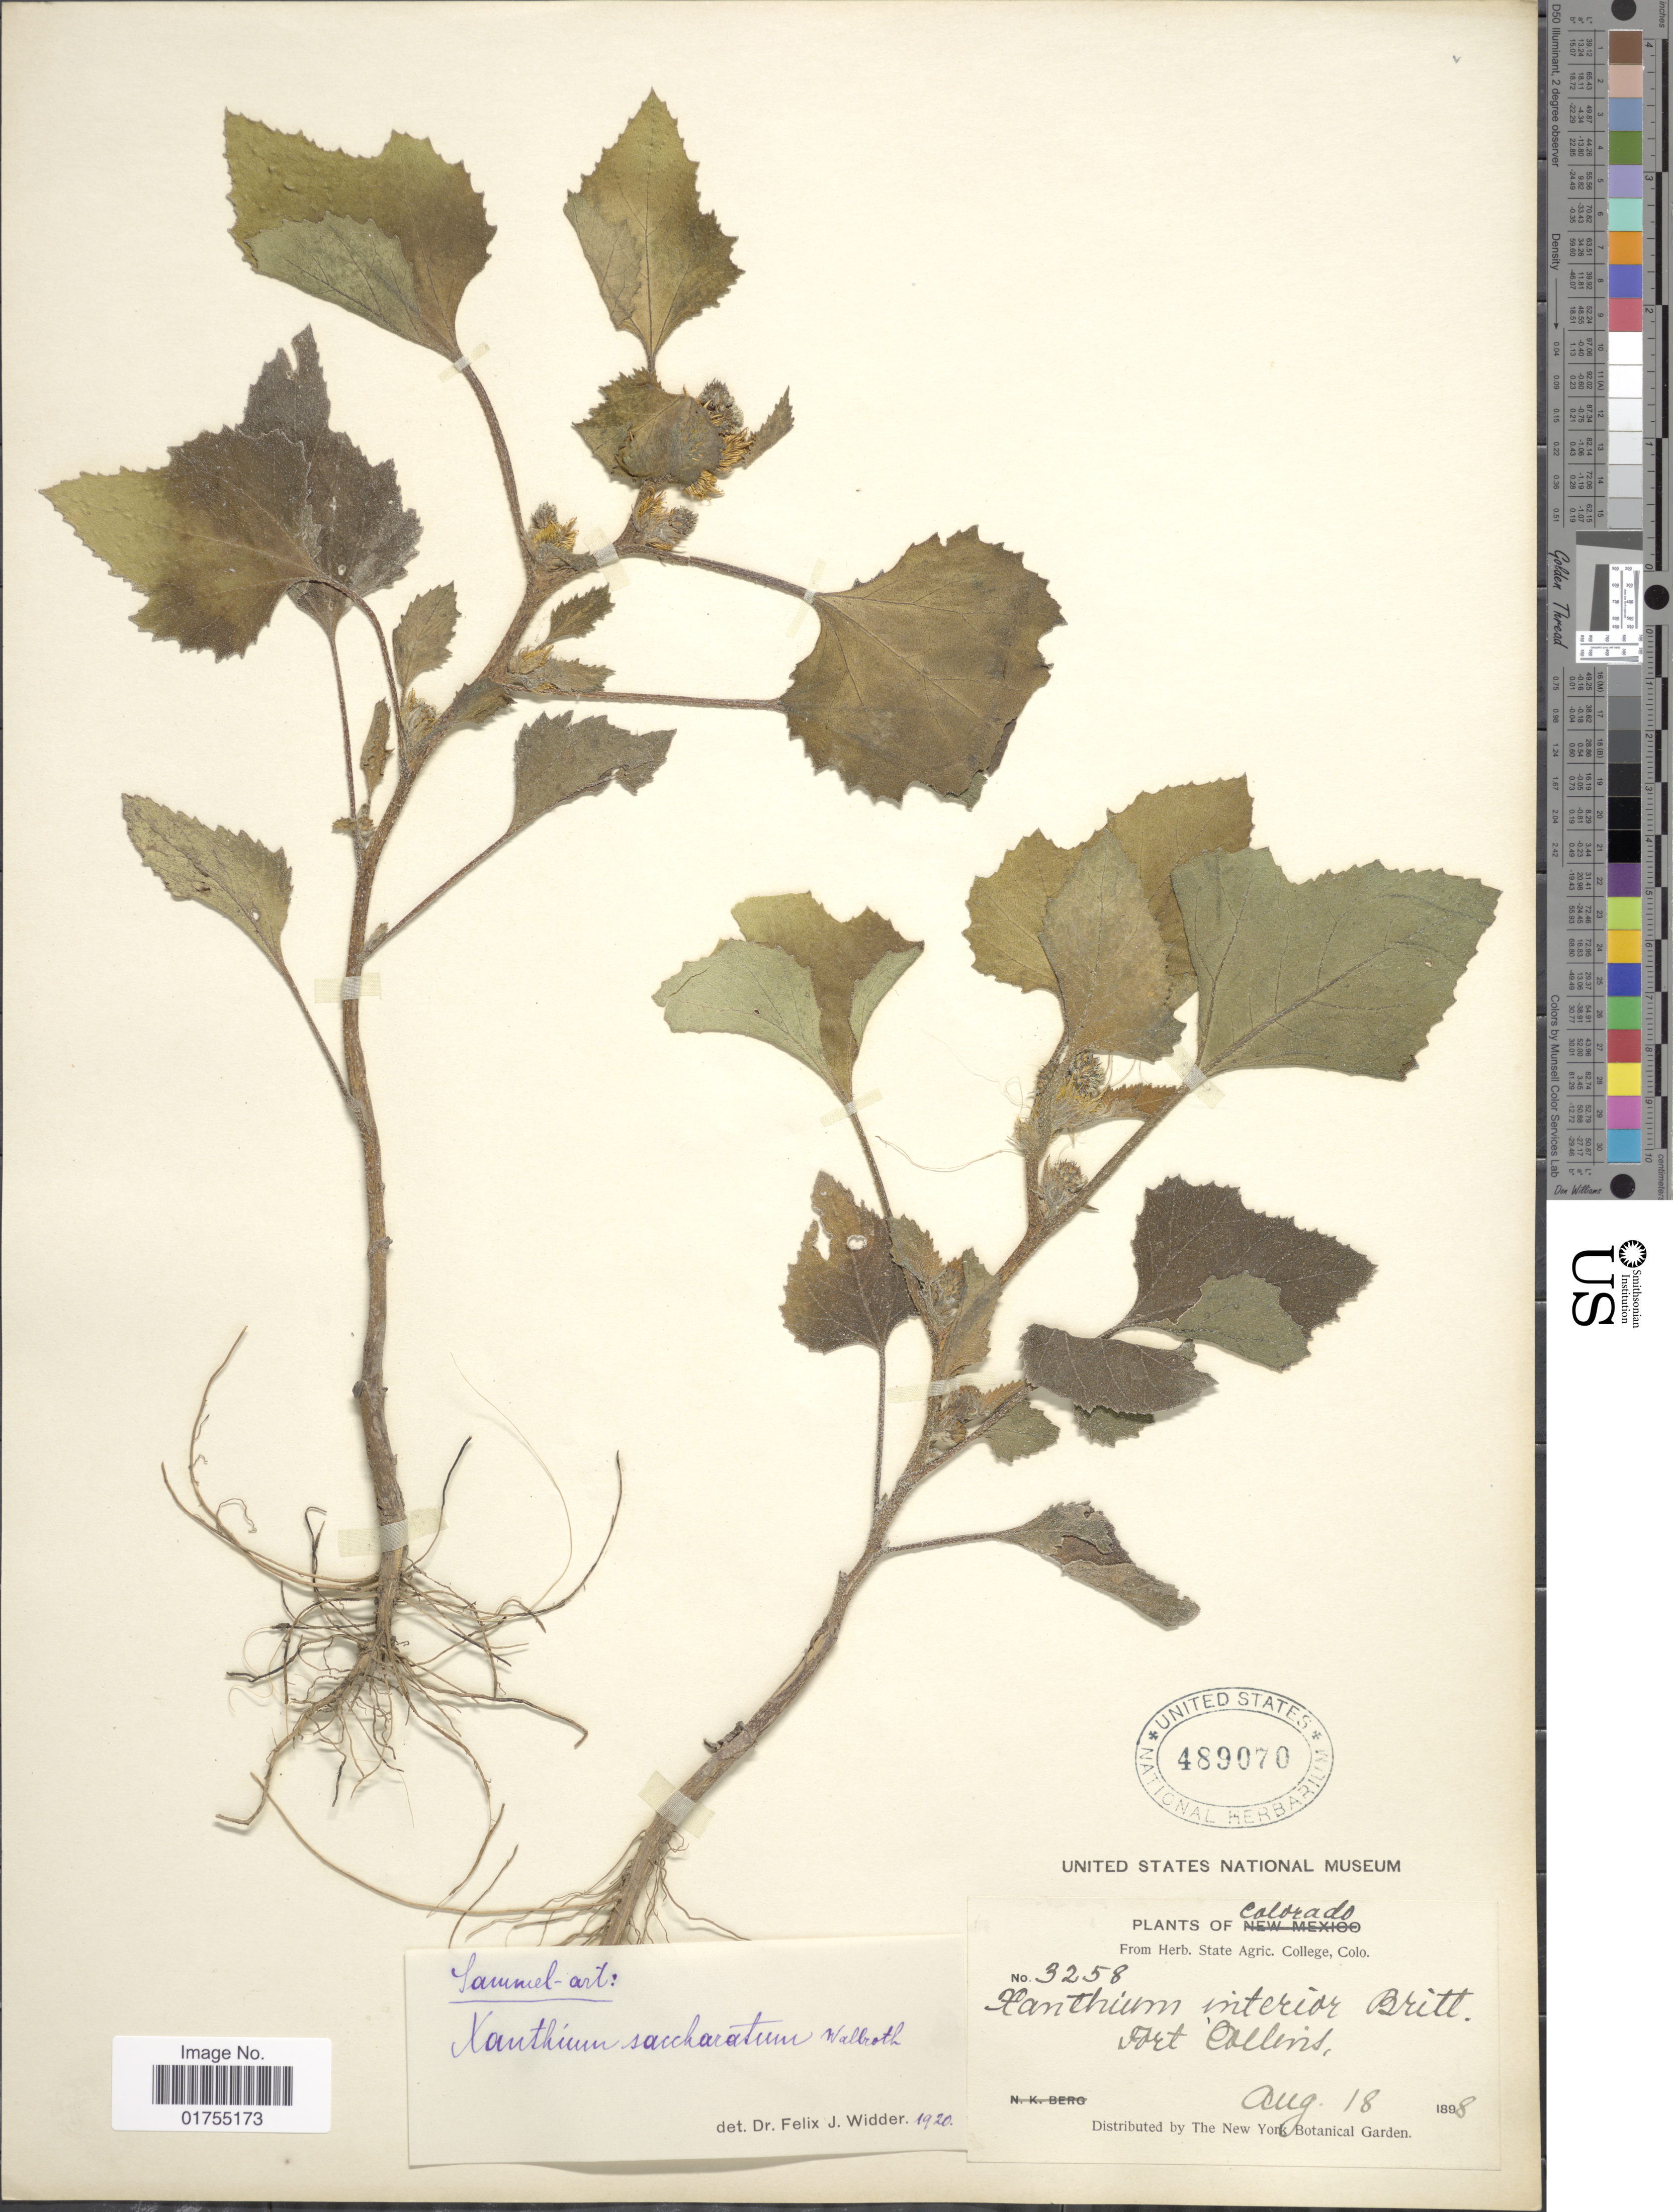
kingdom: Plantae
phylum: Tracheophyta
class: Magnoliopsida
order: Asterales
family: Asteraceae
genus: Xanthium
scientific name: Xanthium strumarium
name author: L.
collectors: ex herb. State Agric. College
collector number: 3258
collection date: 1898-08-18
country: United States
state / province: Colorado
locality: Fort Collins,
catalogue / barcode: US 489070